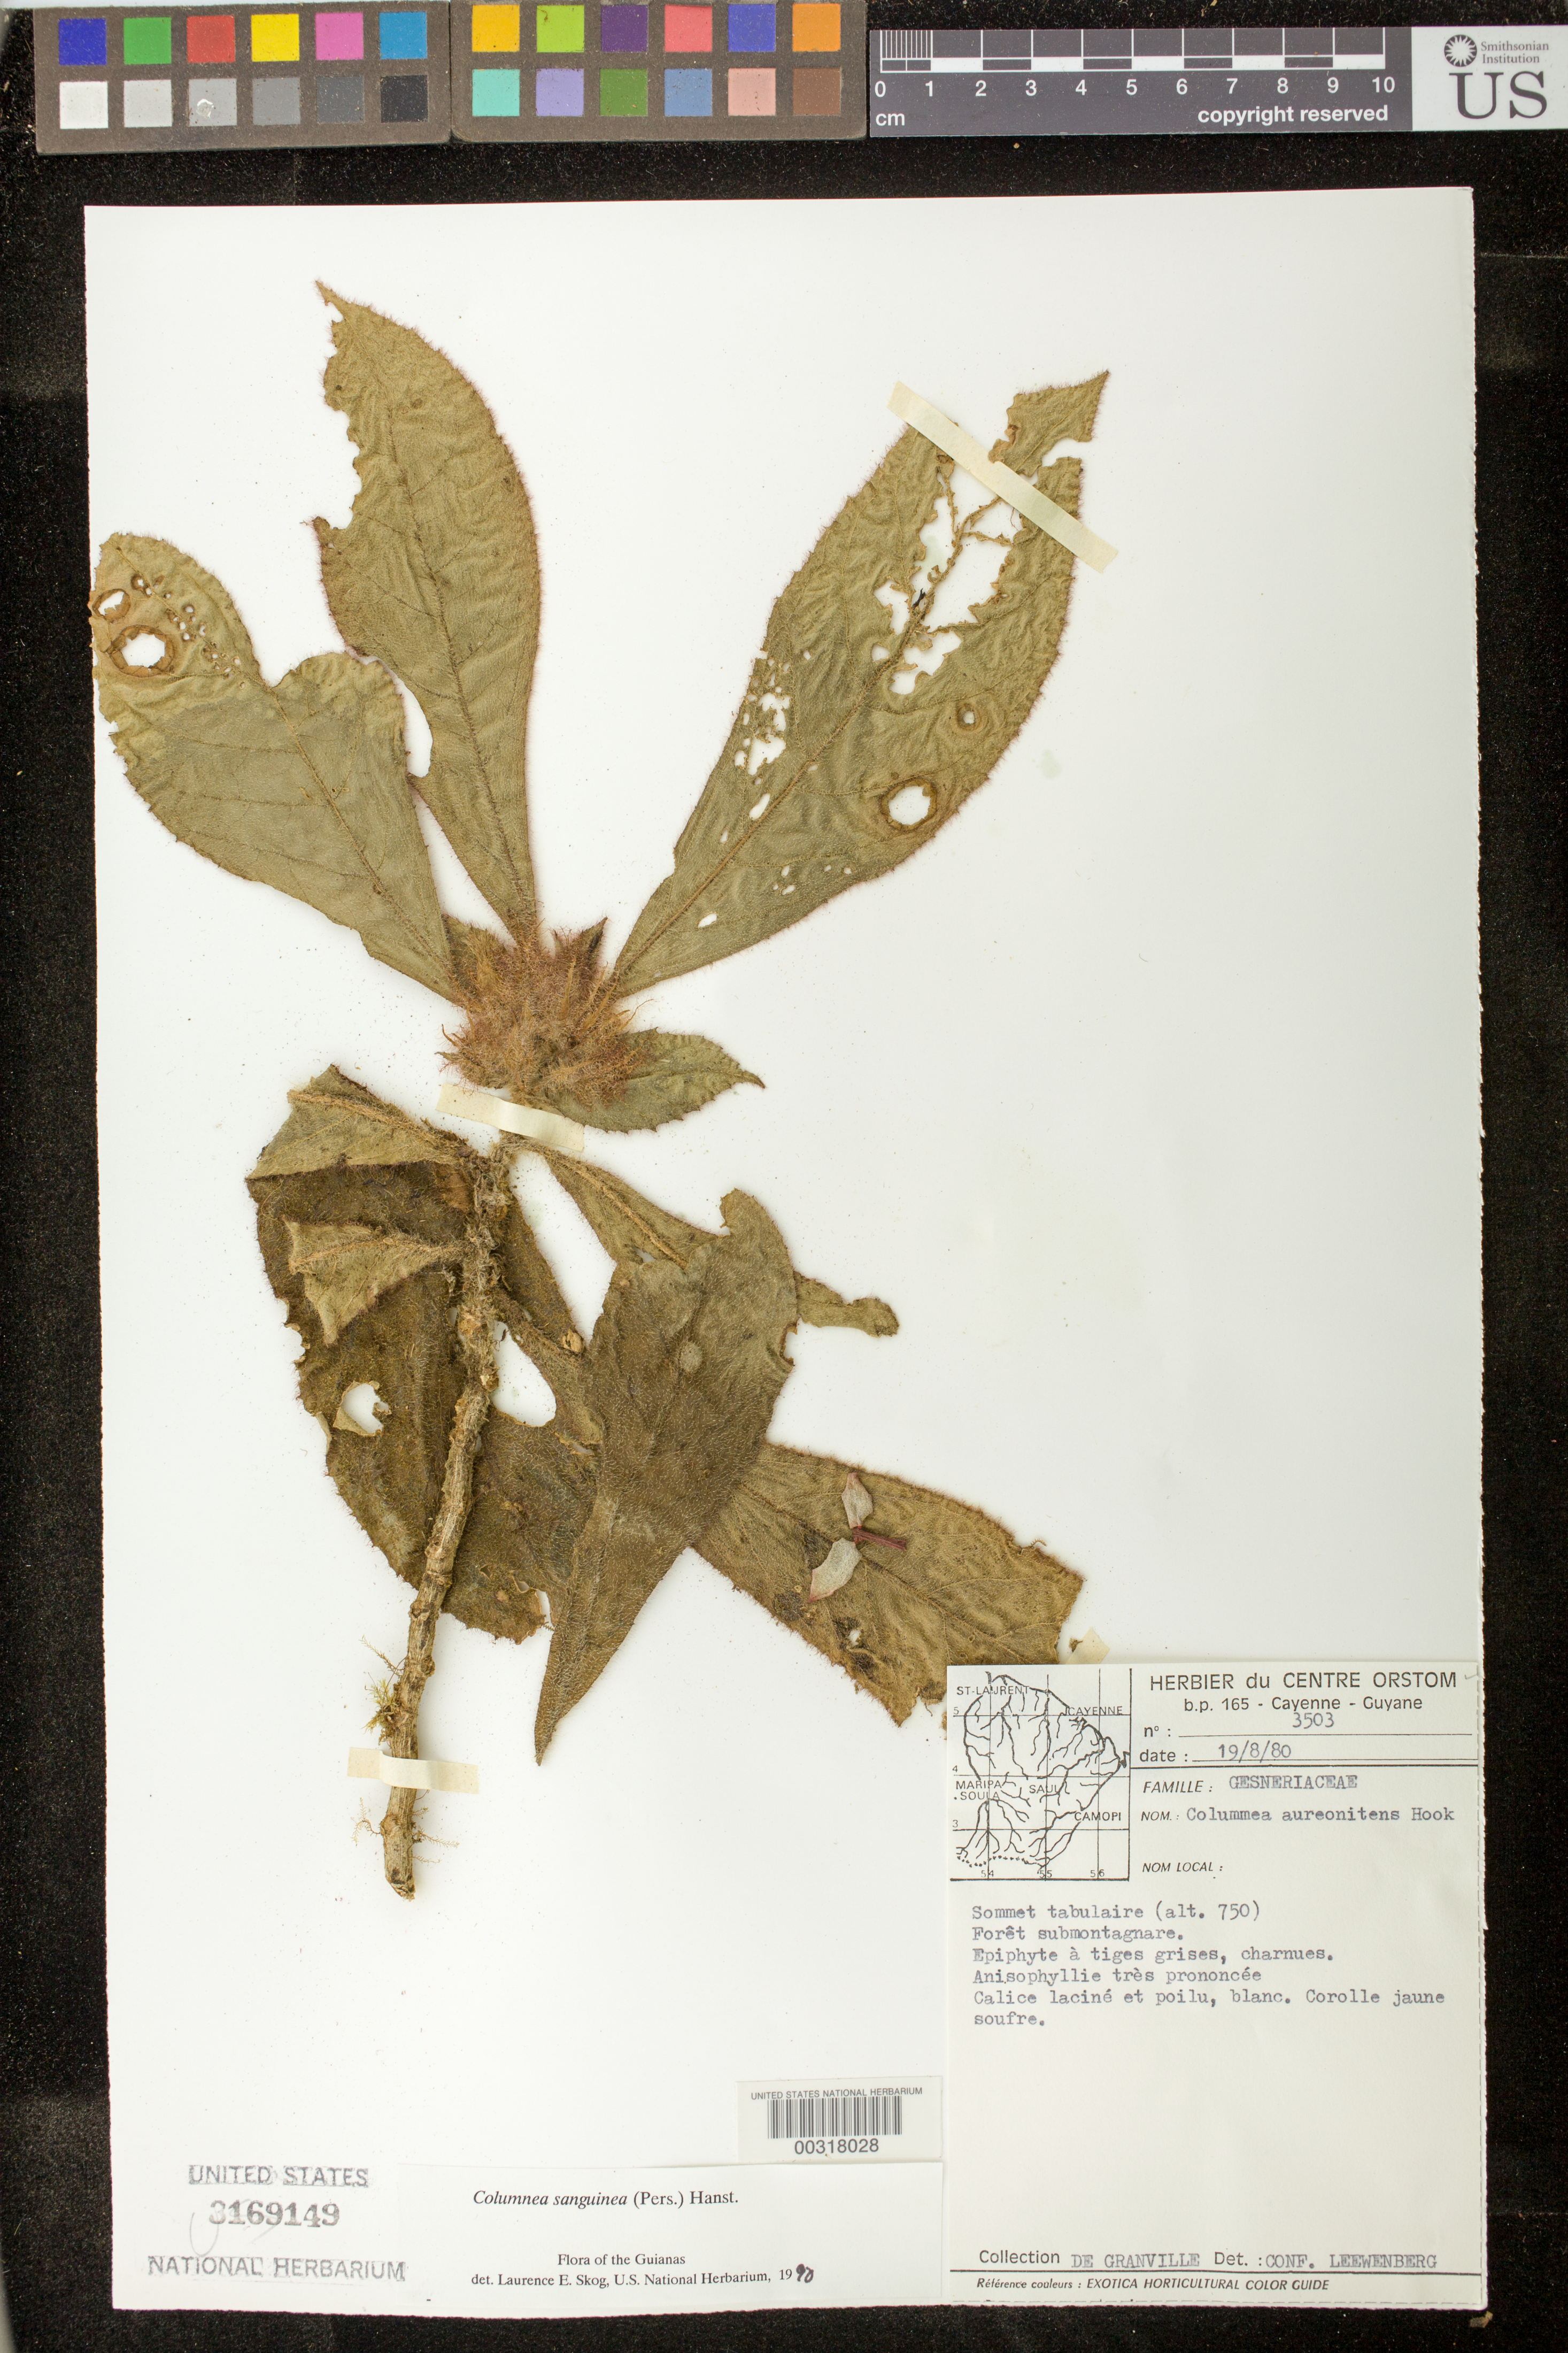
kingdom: Plantae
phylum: Tracheophyta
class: Magnoliopsida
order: Lamiales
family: Gesneriaceae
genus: Columnea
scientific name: Columnea sanguinea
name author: (Pers.) Hanst.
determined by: Skog, Laurence E.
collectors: J.-J. de Granville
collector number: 3503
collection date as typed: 19 Aug 1980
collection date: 1980-08-19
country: French Guiana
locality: Sommet Tabulaire, ±50 km SE de Saül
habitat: Forêt submontagnarde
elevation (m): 750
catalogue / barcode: US 3169149